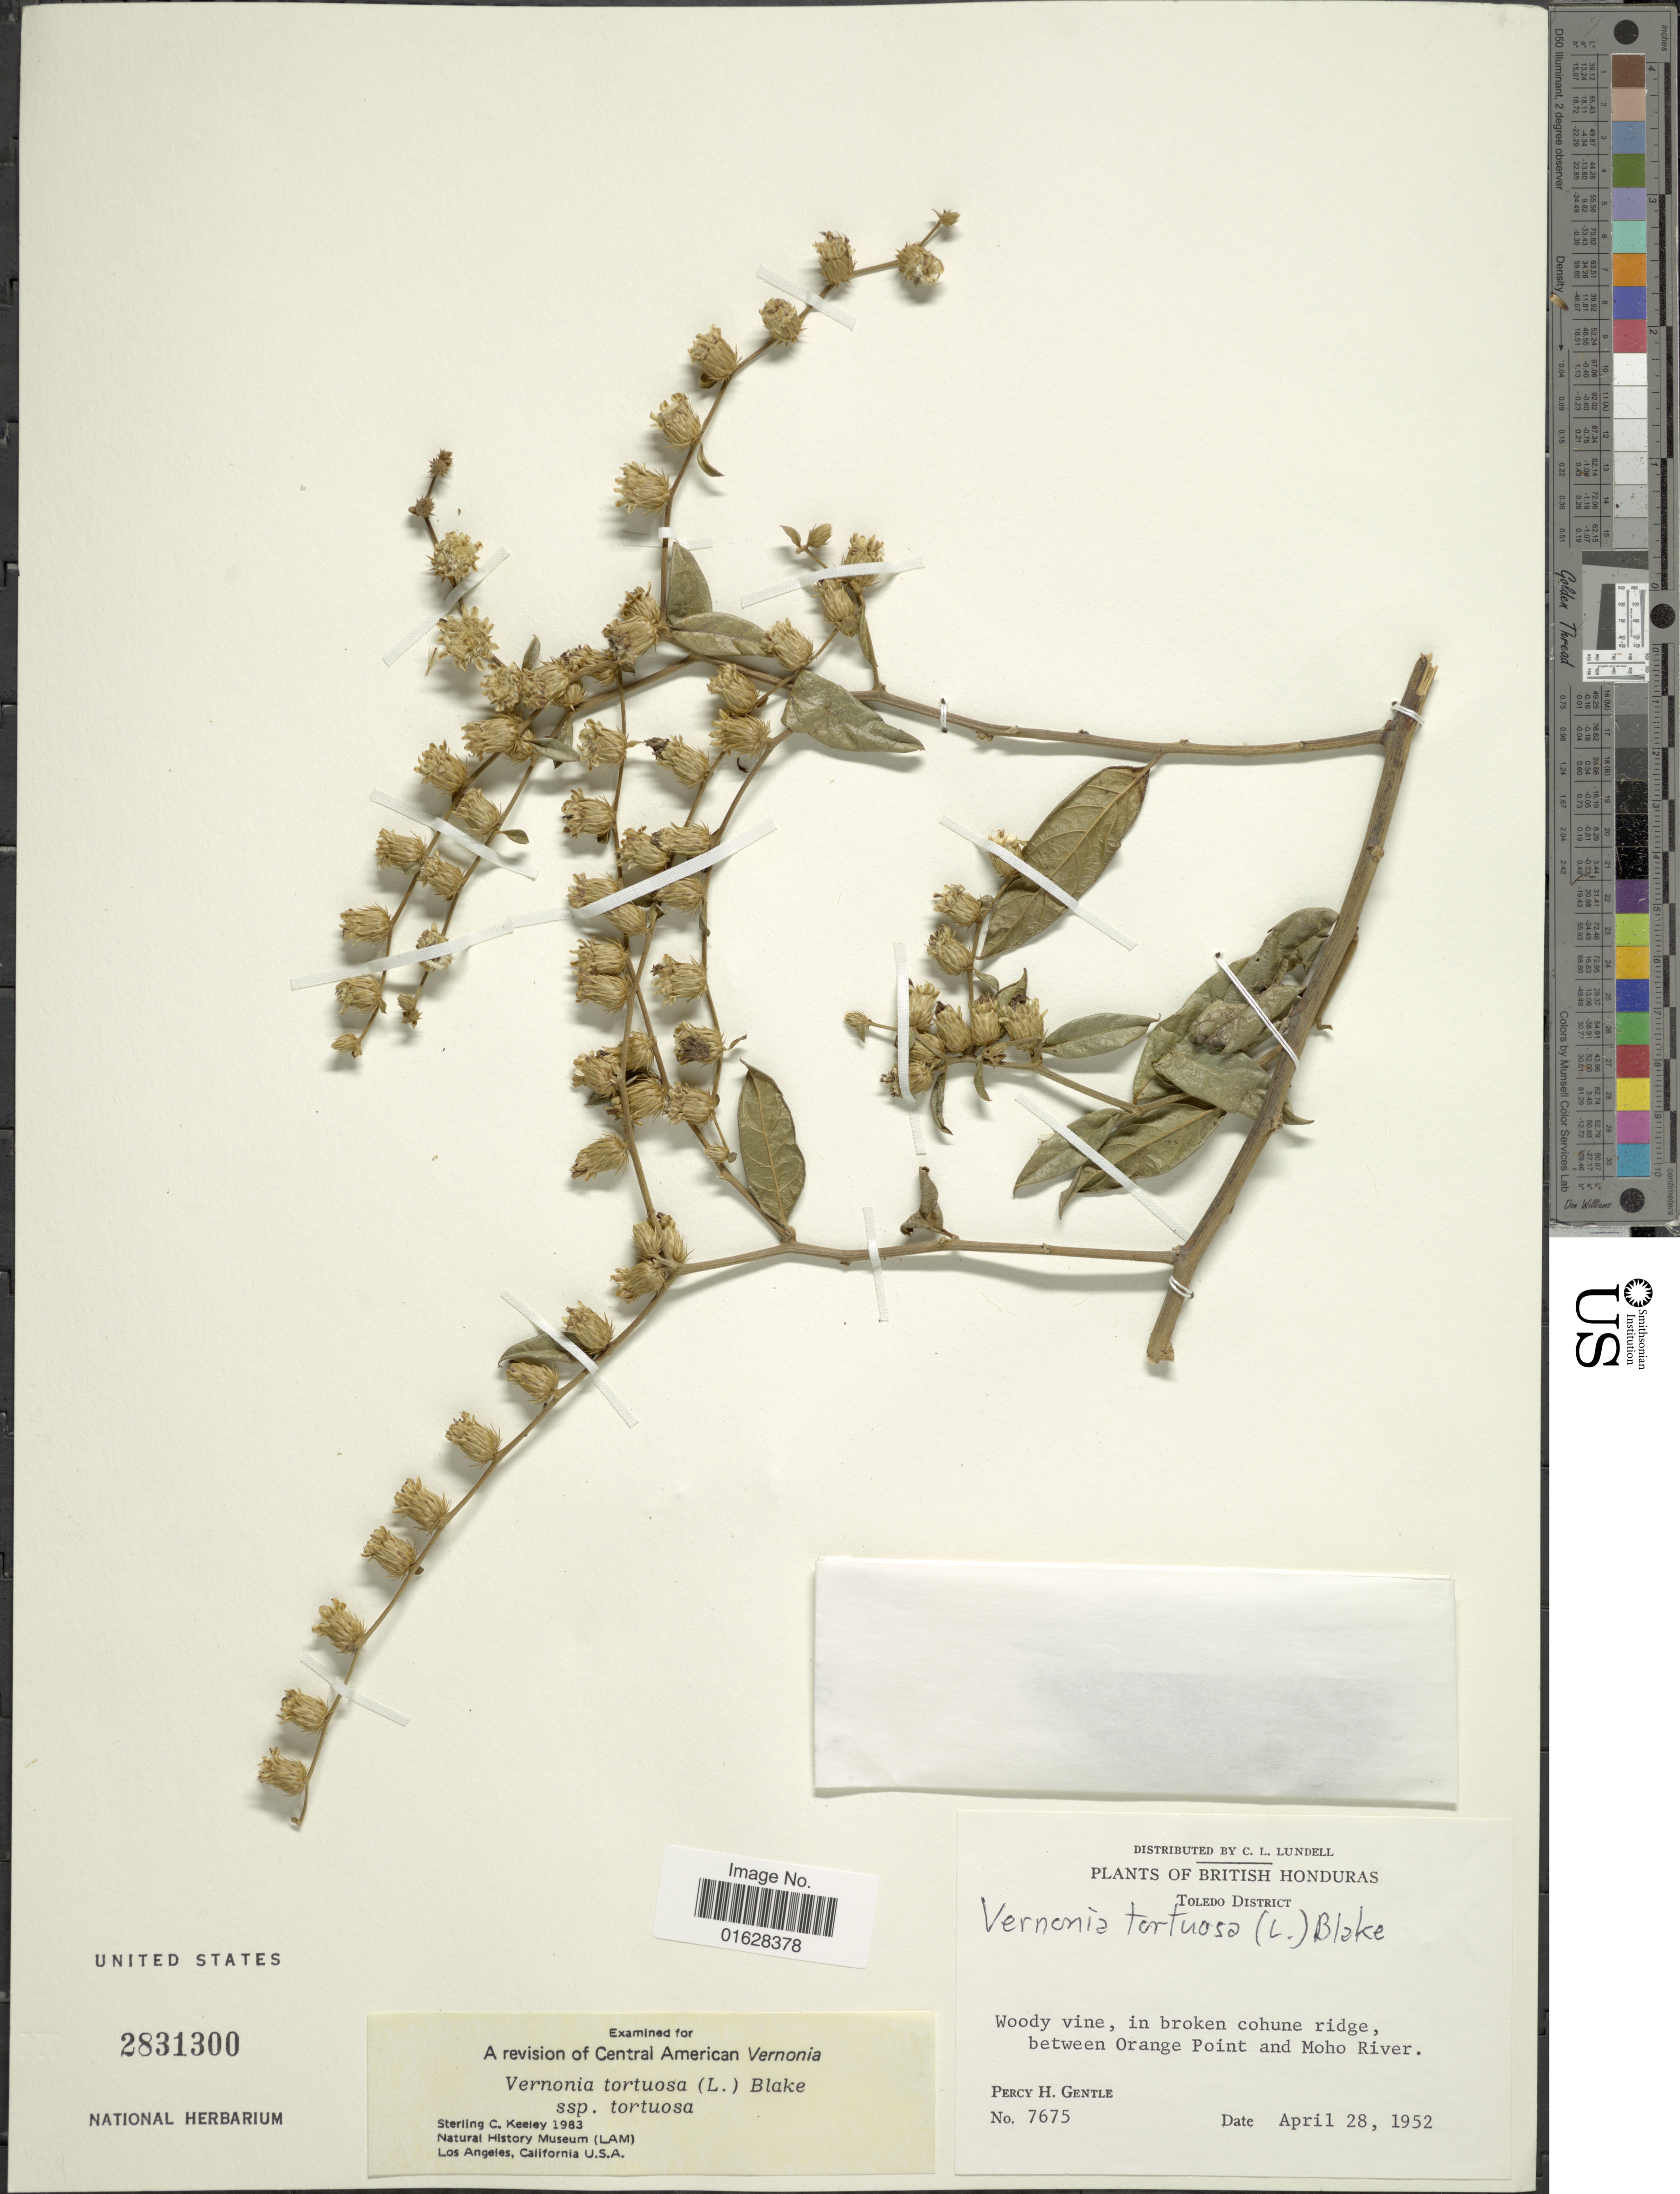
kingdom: Plantae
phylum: Tracheophyta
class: Magnoliopsida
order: Asterales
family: Asteraceae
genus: Lepidaploa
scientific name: Lepidaploa tortuosa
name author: (L.) H. Rob.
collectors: P. H. Gentle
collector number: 7675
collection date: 1952-04-28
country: Belize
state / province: Toledo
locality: British Honduras, Toledo District, between Orange Point and Moho River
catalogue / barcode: US 2831300